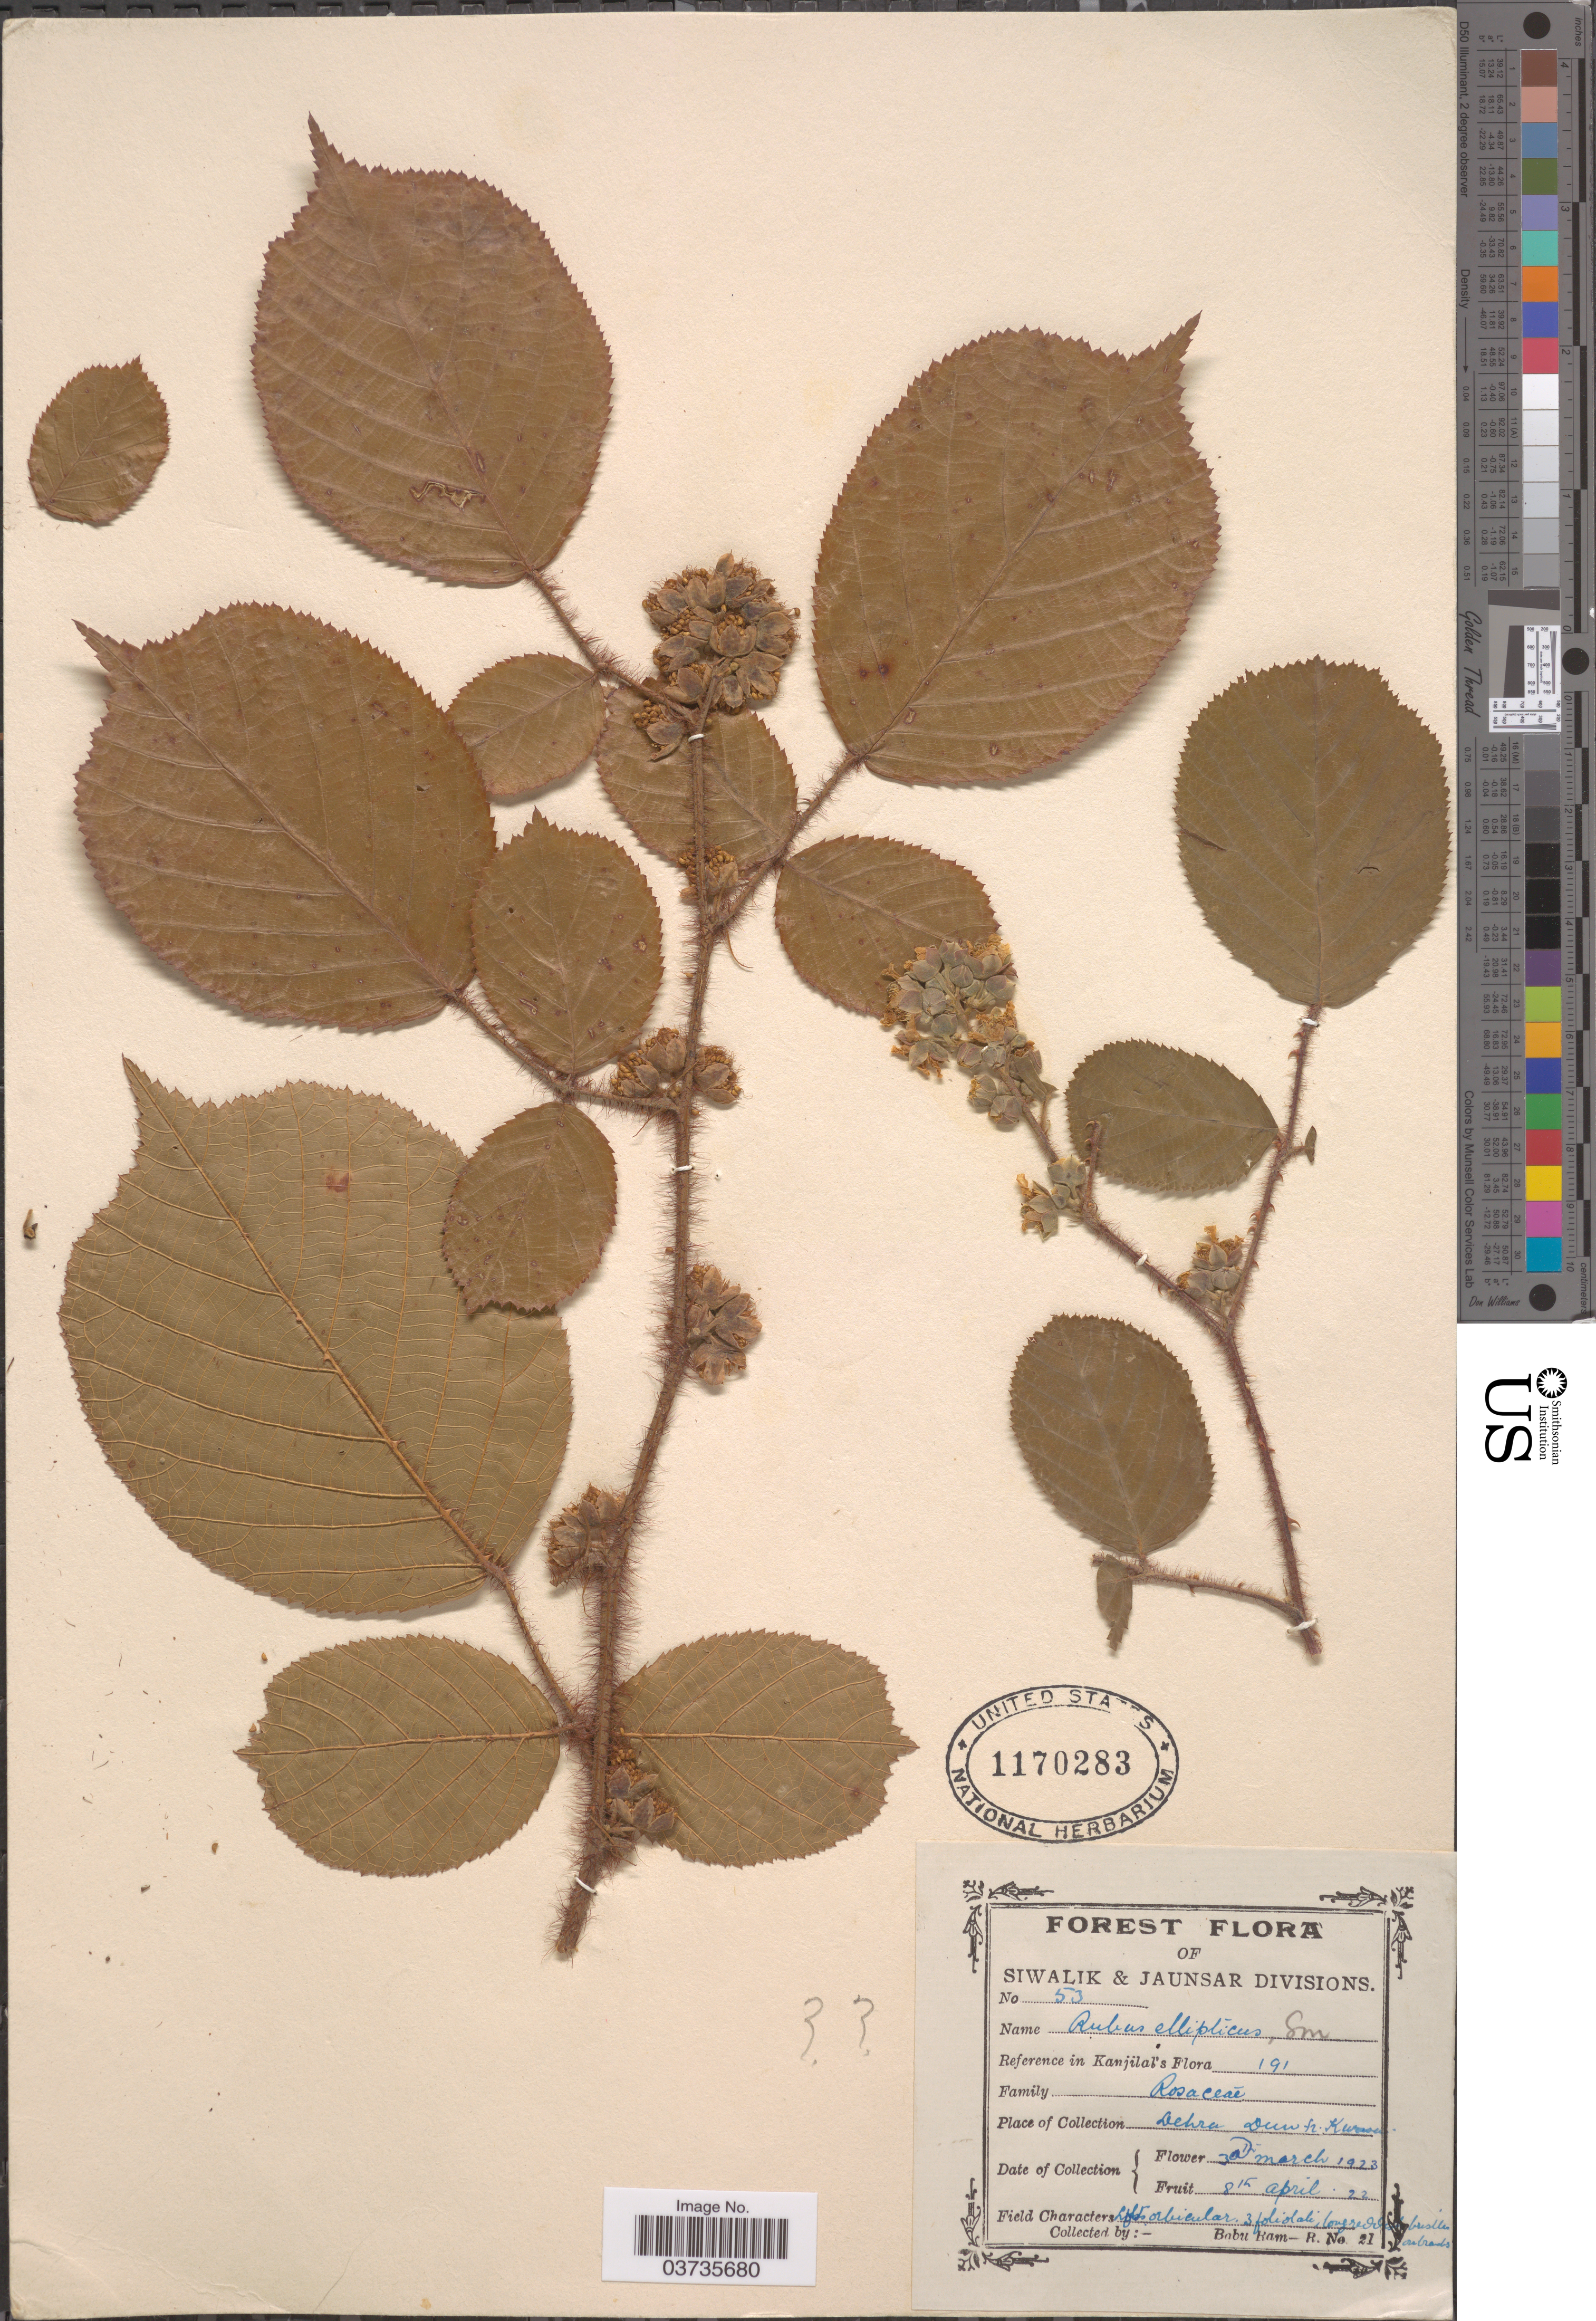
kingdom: Plantae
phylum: Tracheophyta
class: Magnoliopsida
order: Rosales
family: Rosaceae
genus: Rubus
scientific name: Rubus ellipticus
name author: Sm.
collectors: B. Ram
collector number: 21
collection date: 1922-04-08/1923-03-30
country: India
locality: Siwalik & Jaunsar Divisions Dehra Dun fr. Kuwasi [interpreted].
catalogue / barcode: US 1170283